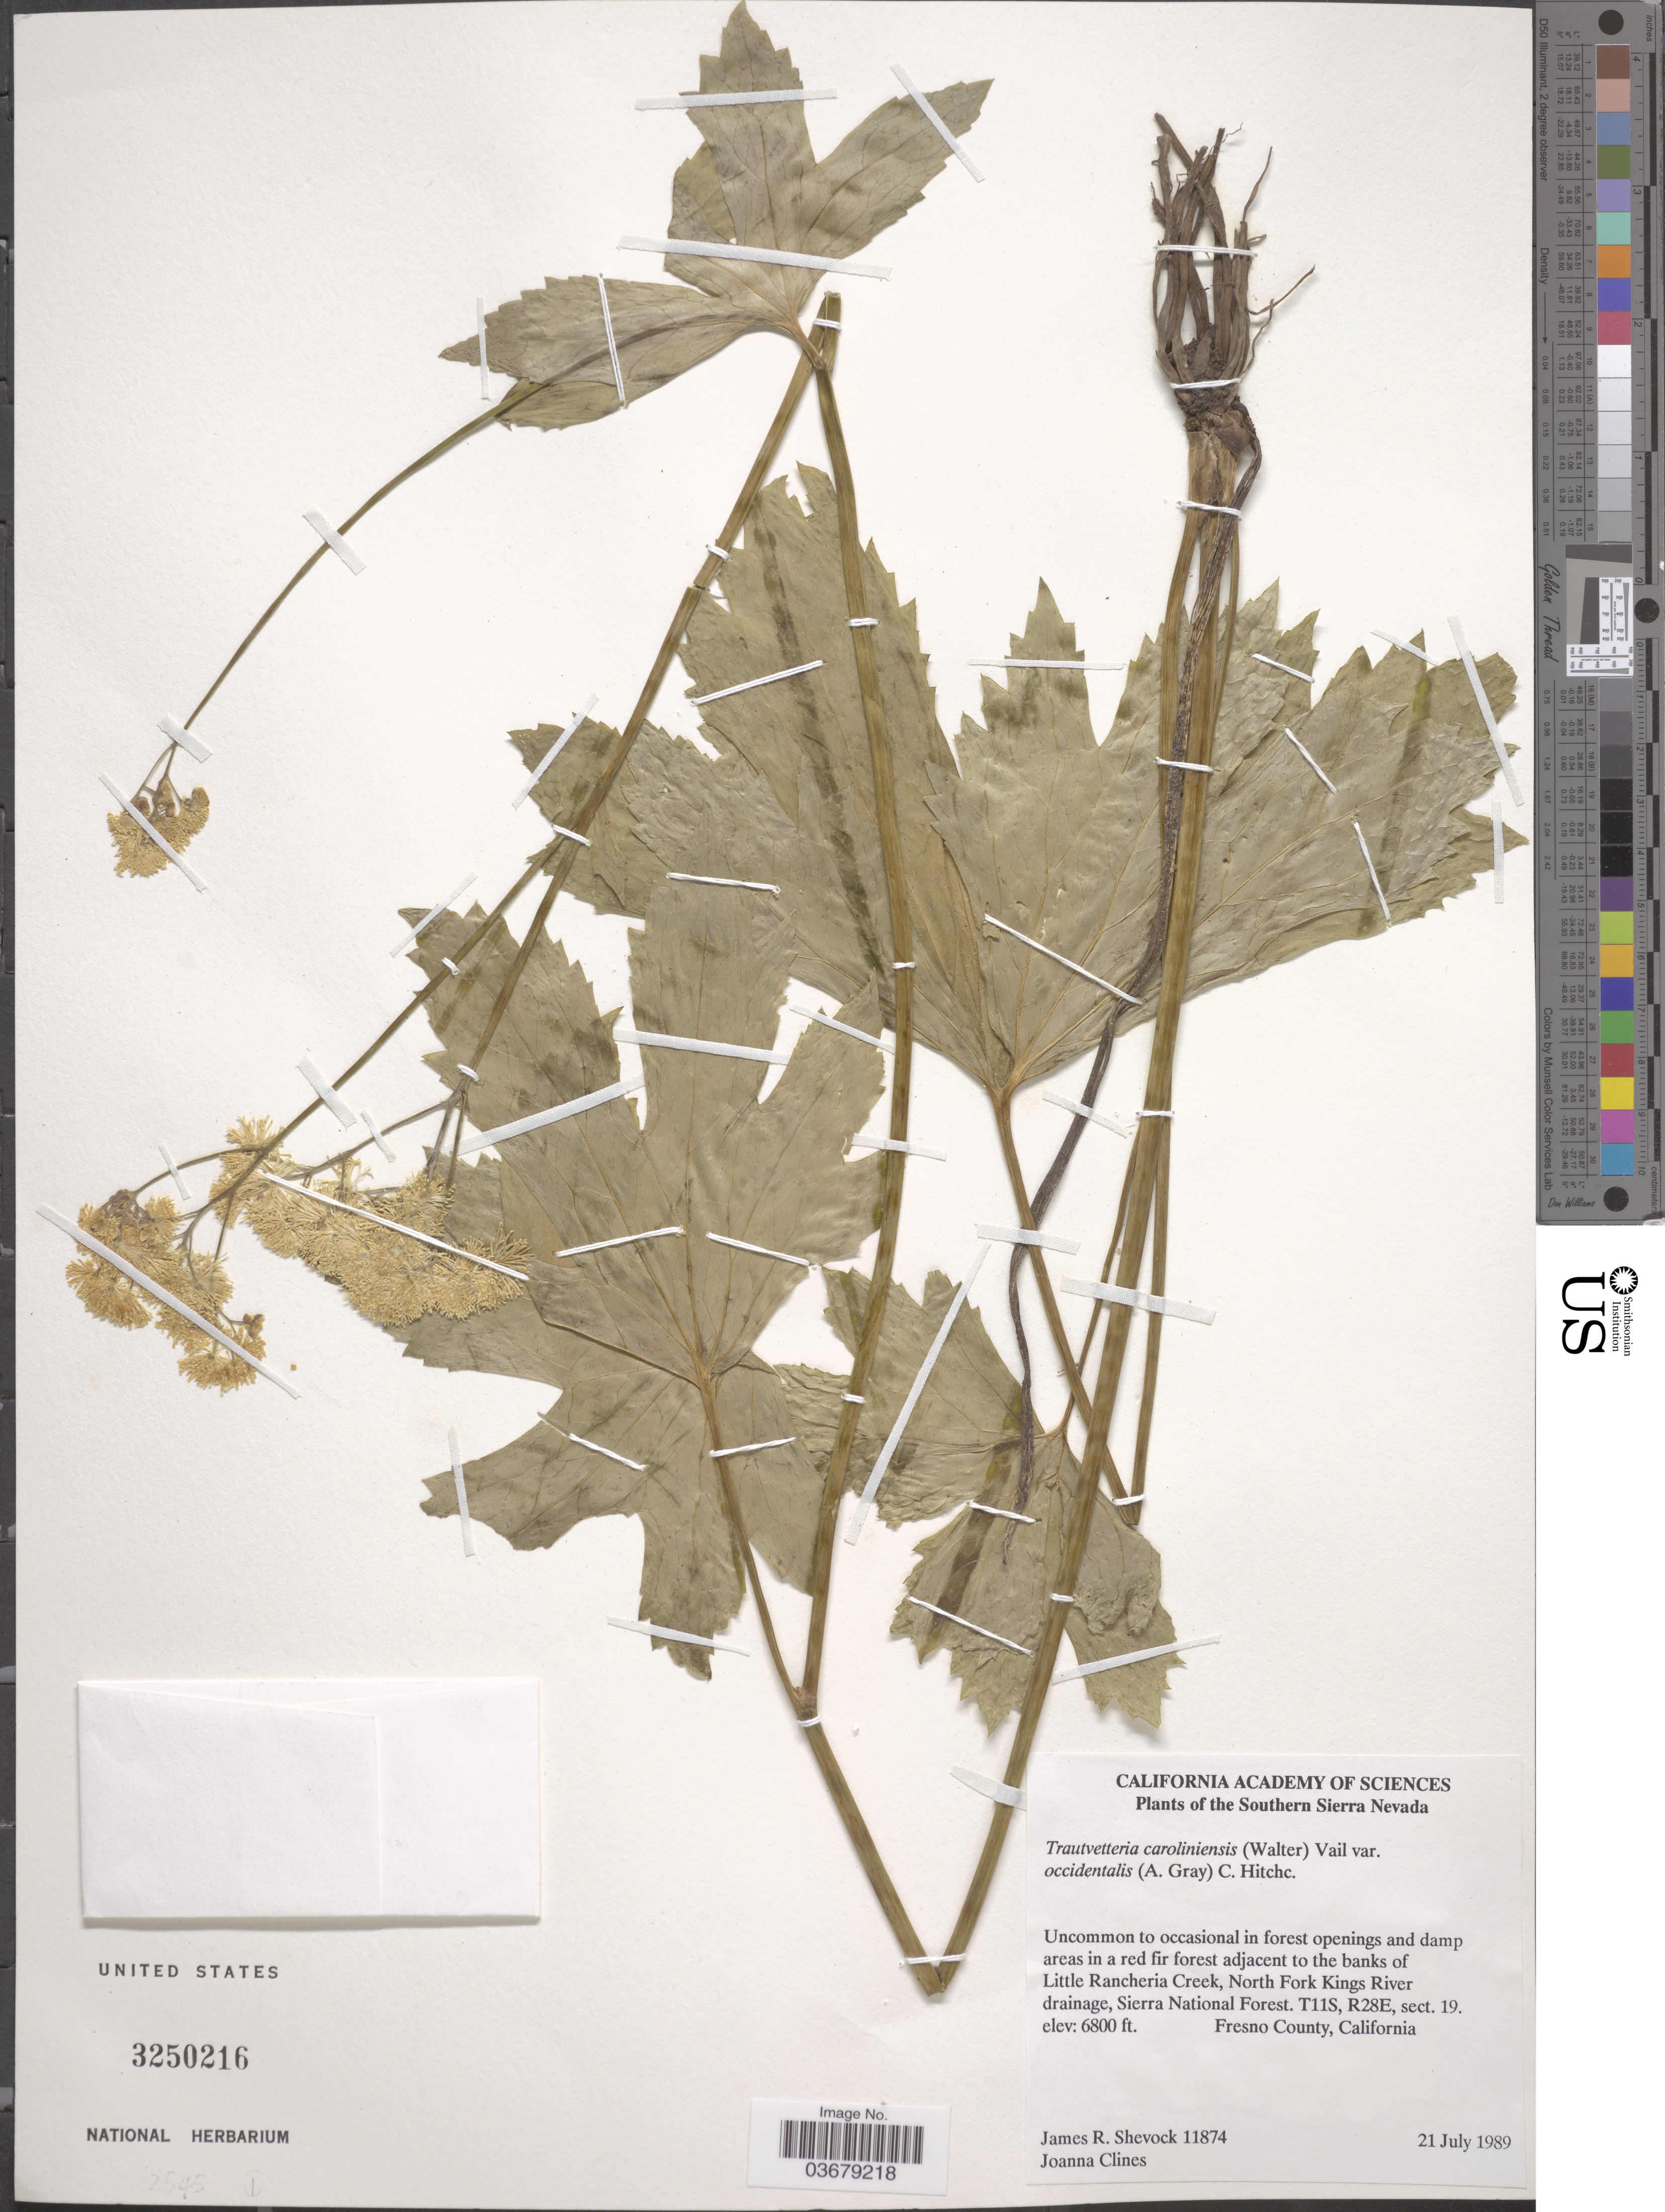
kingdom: Plantae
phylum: Tracheophyta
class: Magnoliopsida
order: Ranunculales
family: Ranunculaceae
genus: Trautvetteria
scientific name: Trautvetteria caroliniensis var. grandis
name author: (Water) Vail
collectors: J. R. Shevock & J. Clines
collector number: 11874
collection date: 1989-07-21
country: United States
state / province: California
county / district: Fresno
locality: Southern Sierra Nevada. In a red fir forest adjacent to the banks of Little Rancheria Creek, North Fork Kings River drainage, Sierra National Forest, T11S, R28E, sect. 19. Fresno County.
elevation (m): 2073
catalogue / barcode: US 3250216